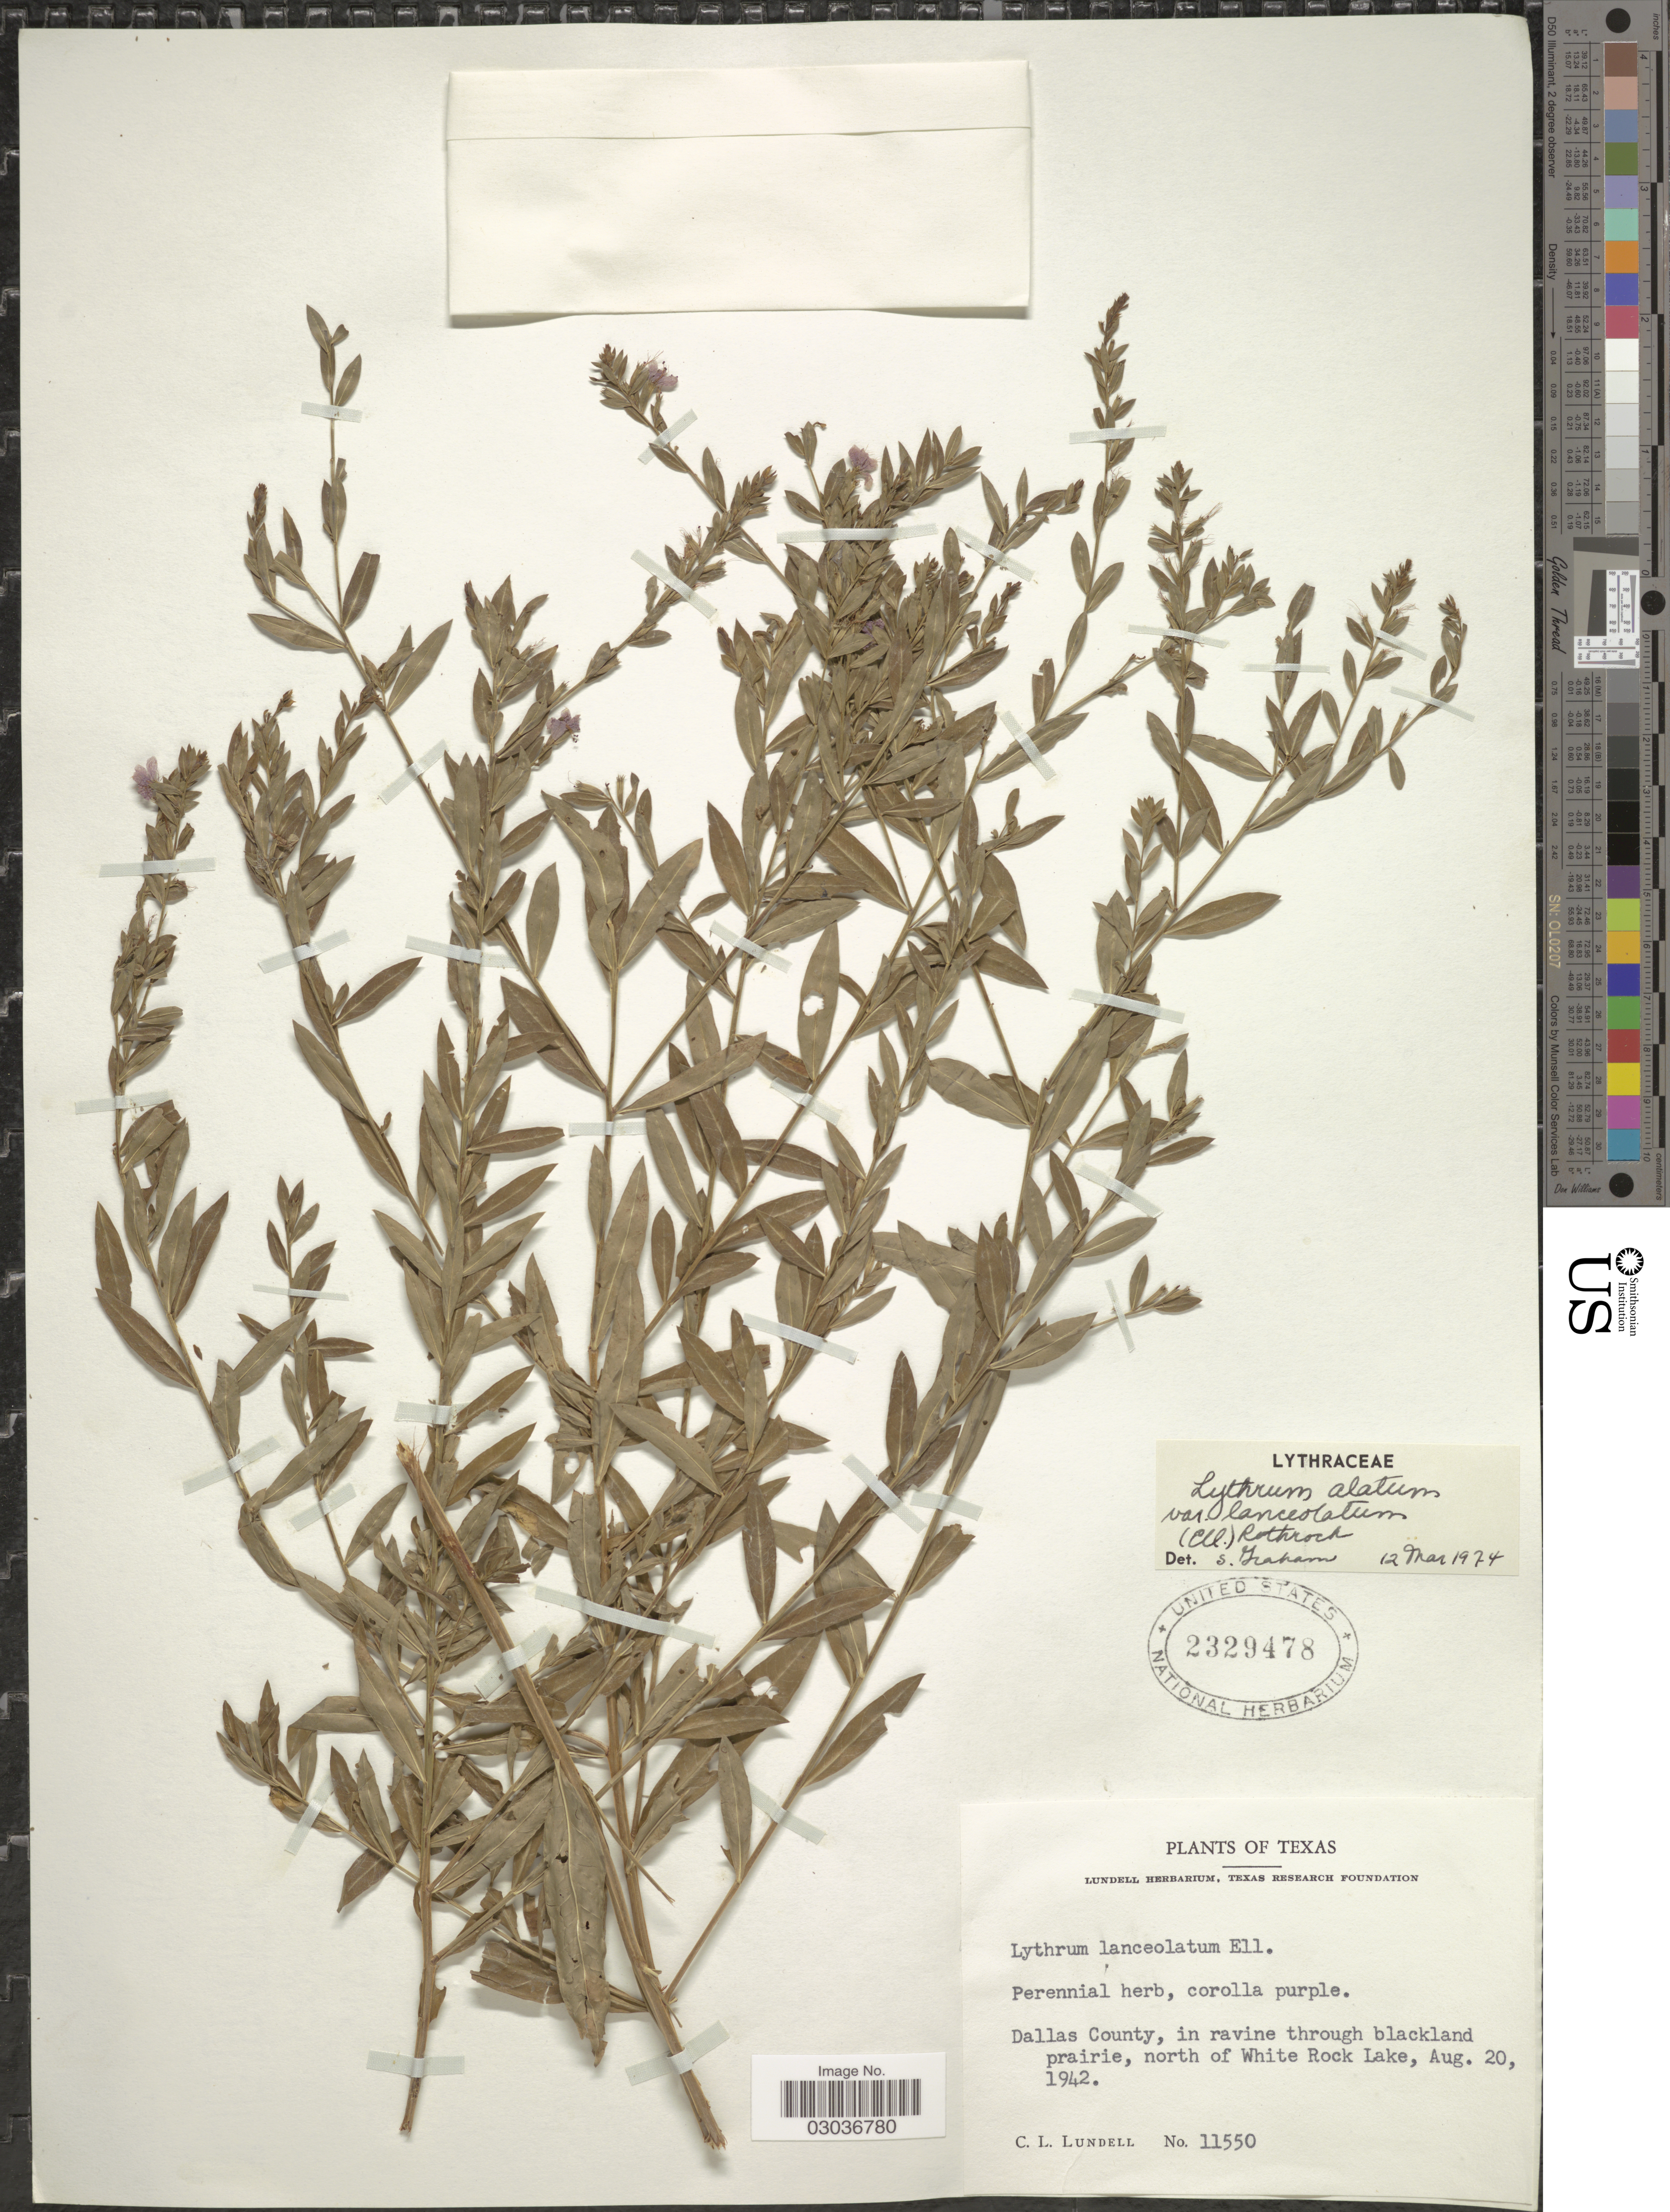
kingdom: Plantae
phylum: Tracheophyta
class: Magnoliopsida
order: Myrtales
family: Lythraceae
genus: Lythrum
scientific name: Lythrum alatum var. lanceolatum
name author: (Elliott) A. Gray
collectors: C. L. Lundell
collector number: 11550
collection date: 1942-08-20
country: United States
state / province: Texas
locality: Dallas County, in ravine through blackland prairie, north of White Rock Lake.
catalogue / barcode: US 2329478